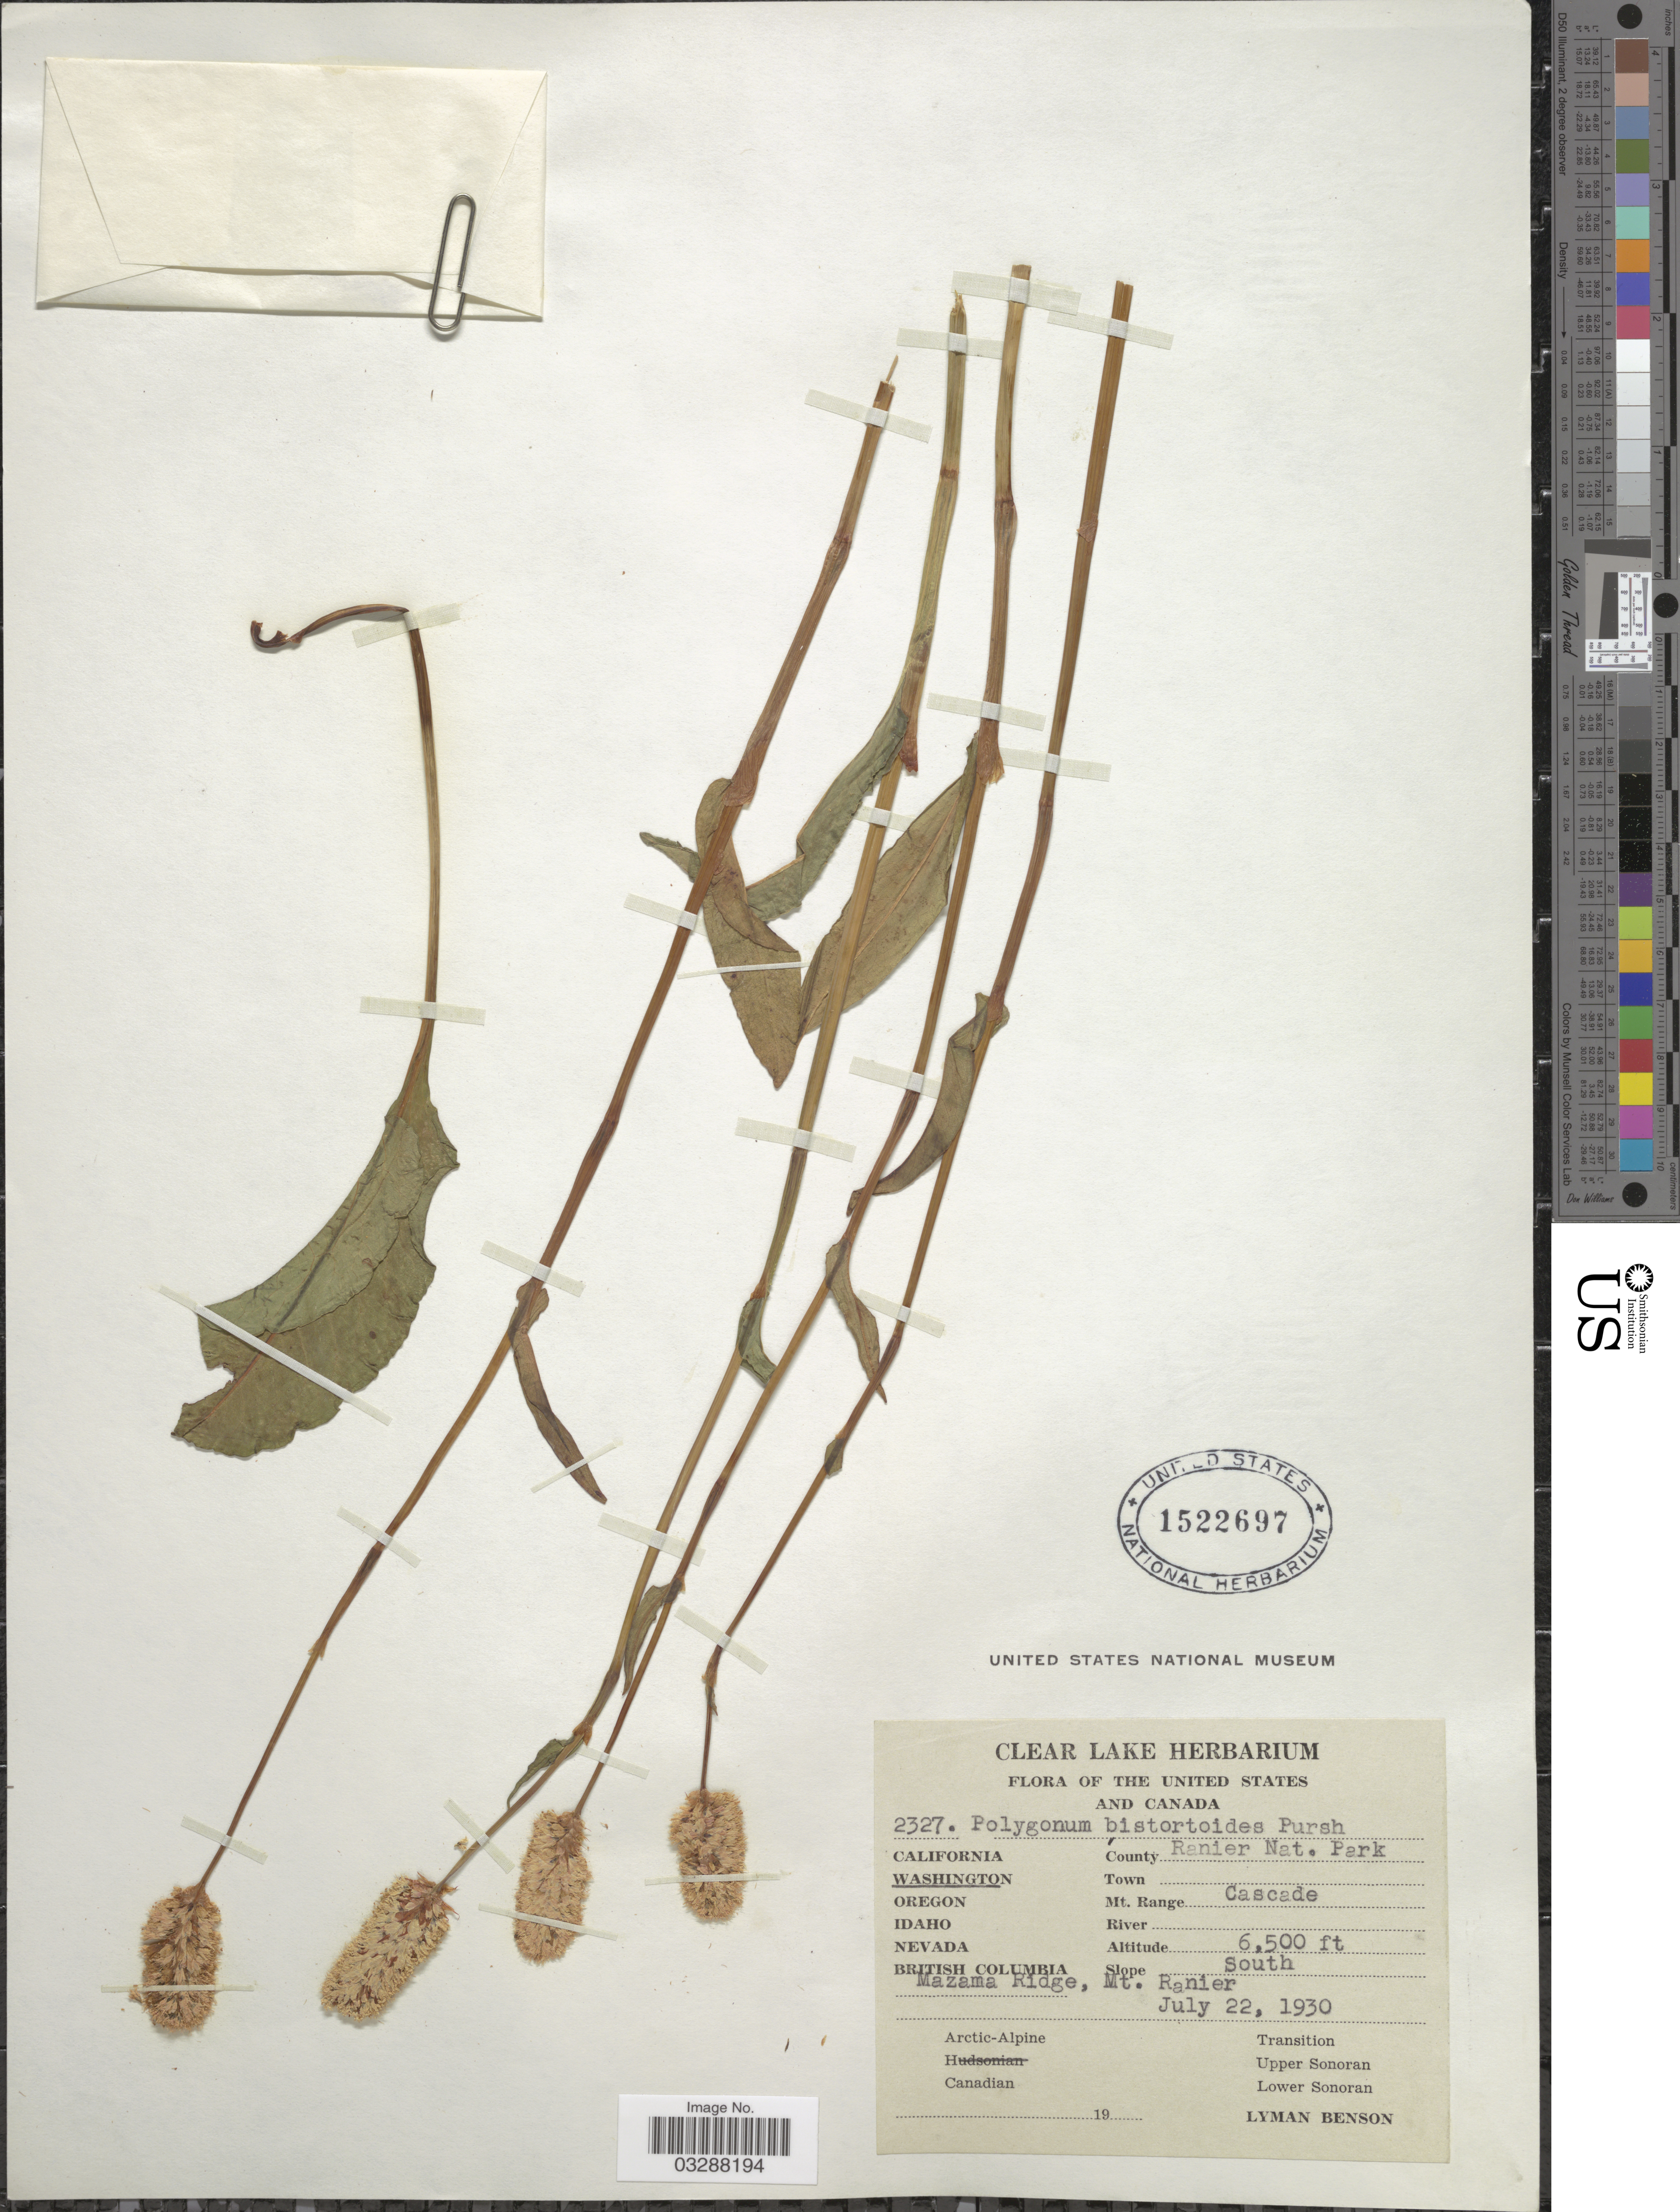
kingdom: Plantae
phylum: Tracheophyta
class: Magnoliopsida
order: Caryophyllales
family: Polygonaceae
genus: Bistorta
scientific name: Bistorta bistortoides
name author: (Pursh) Small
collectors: L. D. Benson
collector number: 2327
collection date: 1930-07-22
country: United States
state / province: Washington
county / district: Lewis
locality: Ranier Nat. Park. Mt. Range Cascade. Slope South Mazama Ridge, Mt. Ranier.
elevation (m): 1981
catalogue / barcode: US 1522697